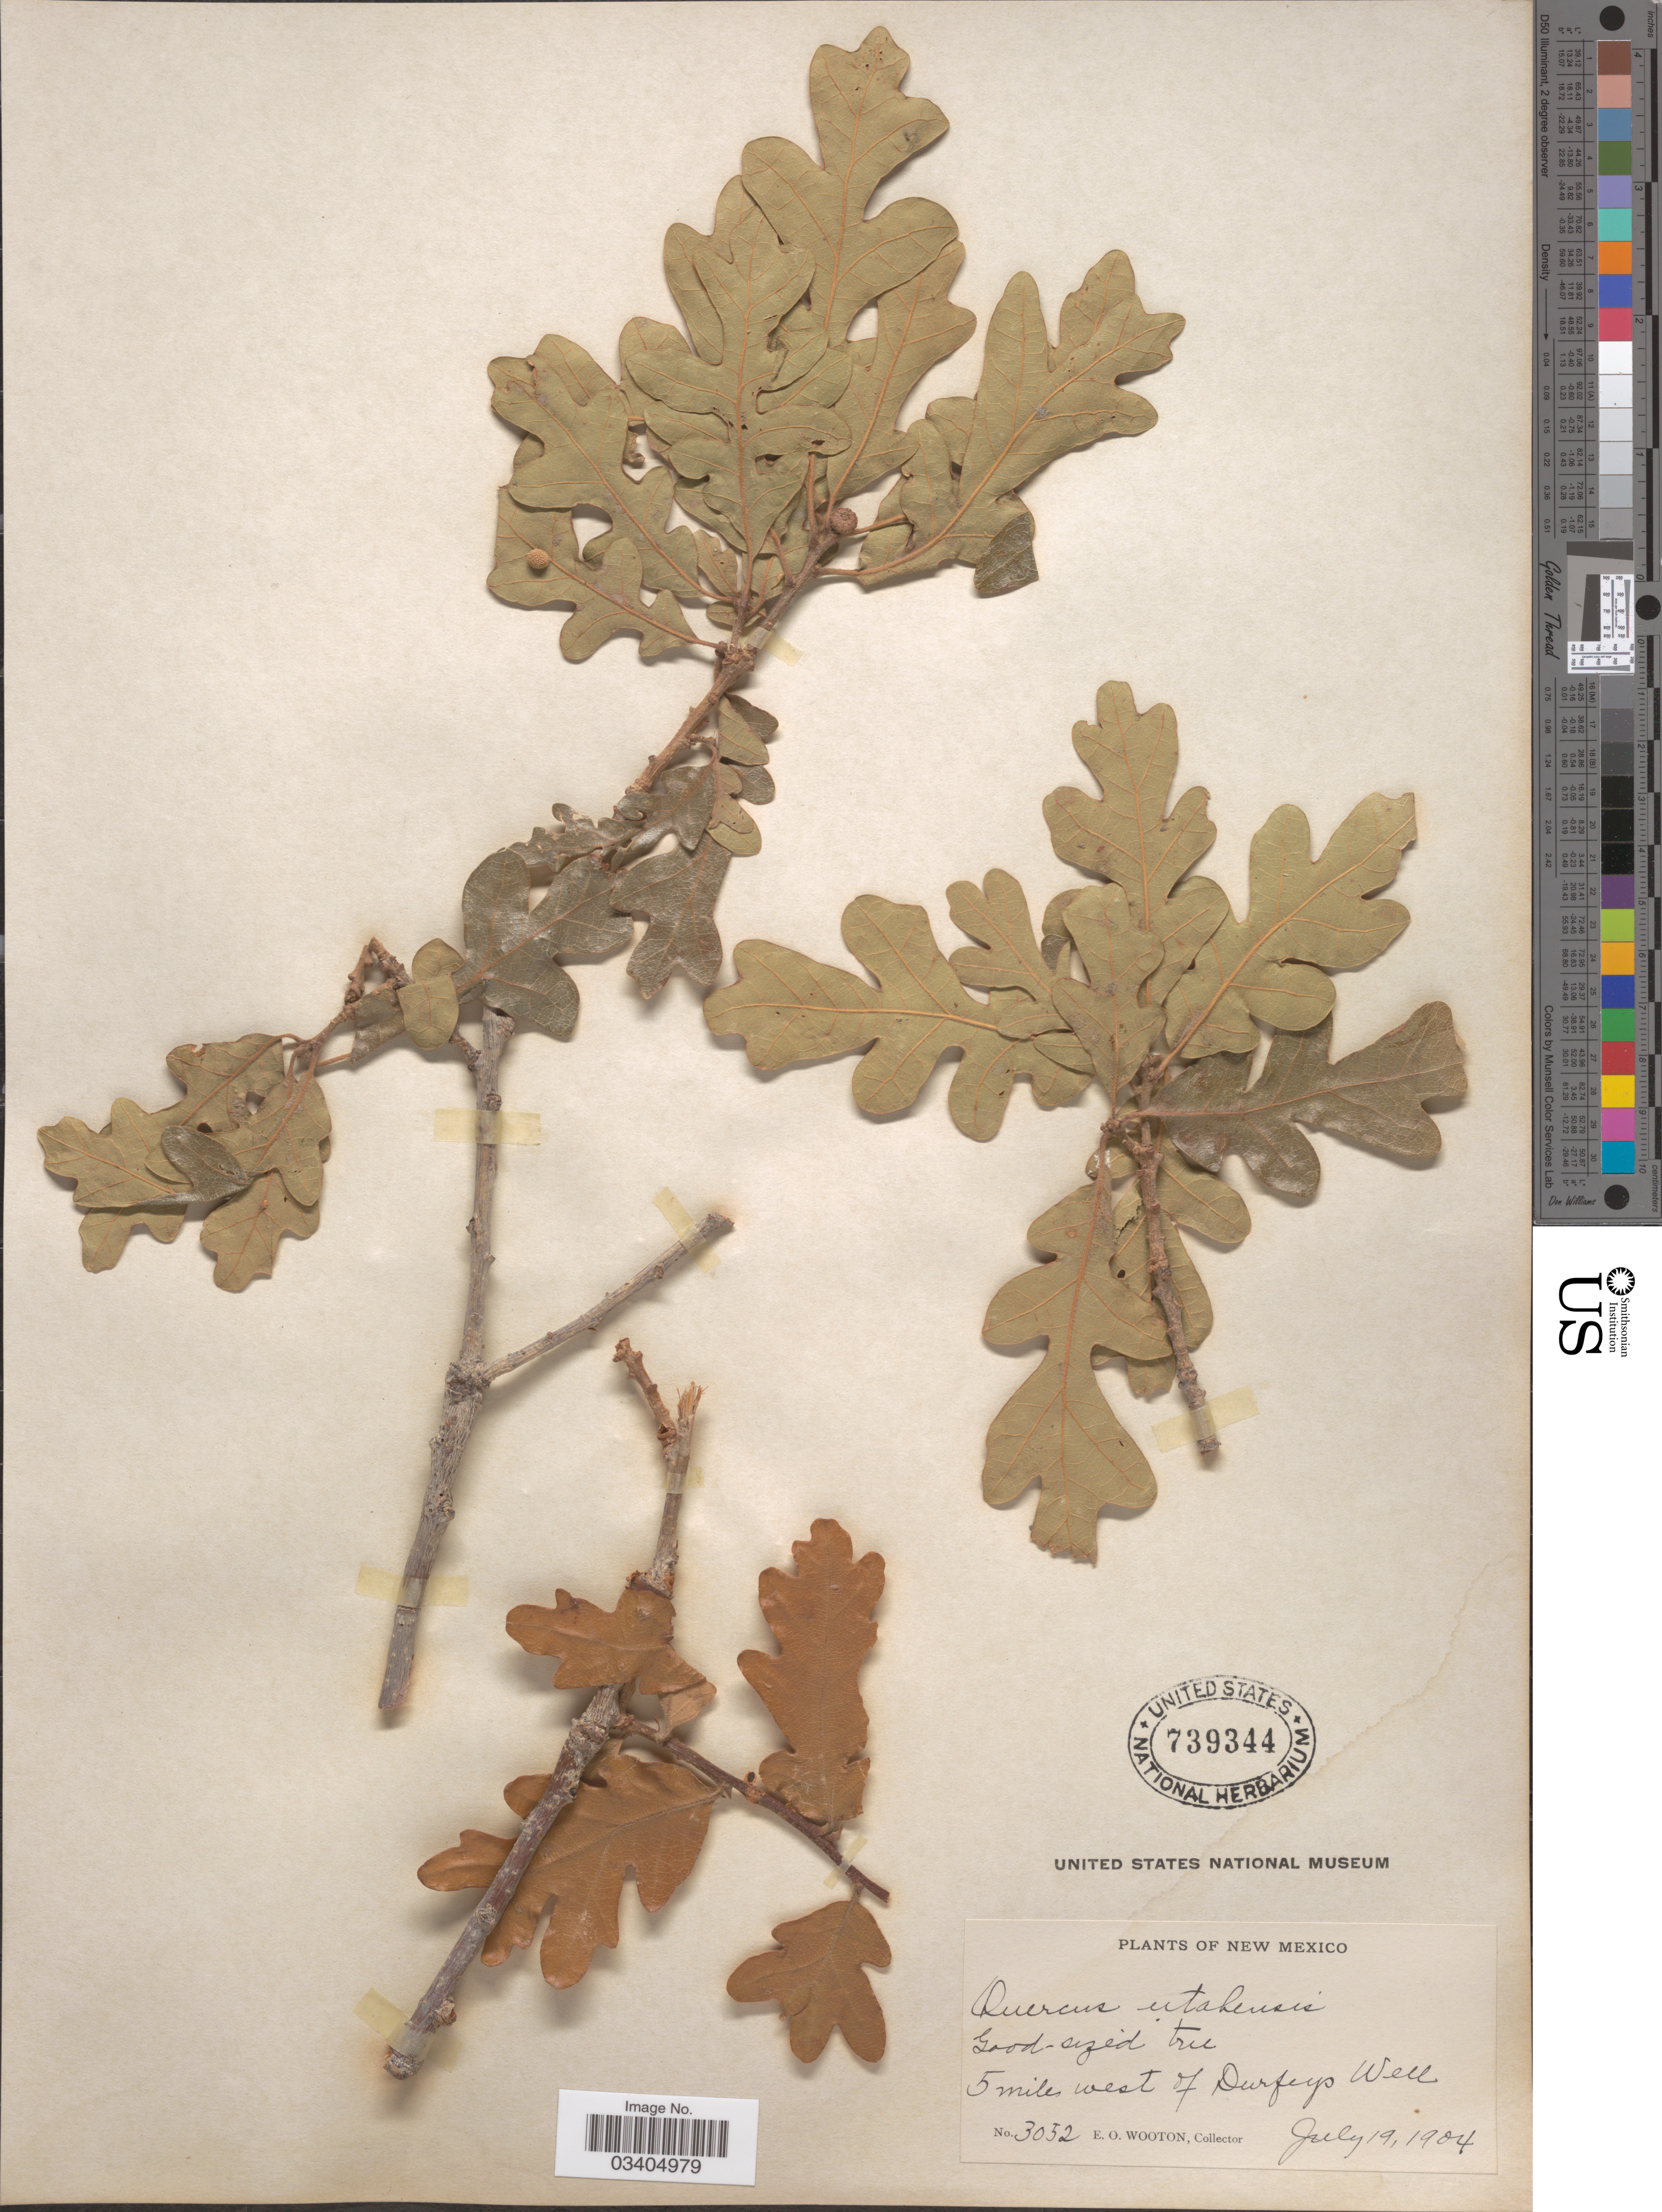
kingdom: Plantae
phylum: Tracheophyta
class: Magnoliopsida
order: Fagales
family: Fagaceae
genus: Quercus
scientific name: Quercus gambelii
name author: Nutt.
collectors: E. O. Wooton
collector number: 3052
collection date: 1904-07-19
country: United States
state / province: New Mexico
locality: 5 miles west of Durfego Well.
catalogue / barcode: US 739344